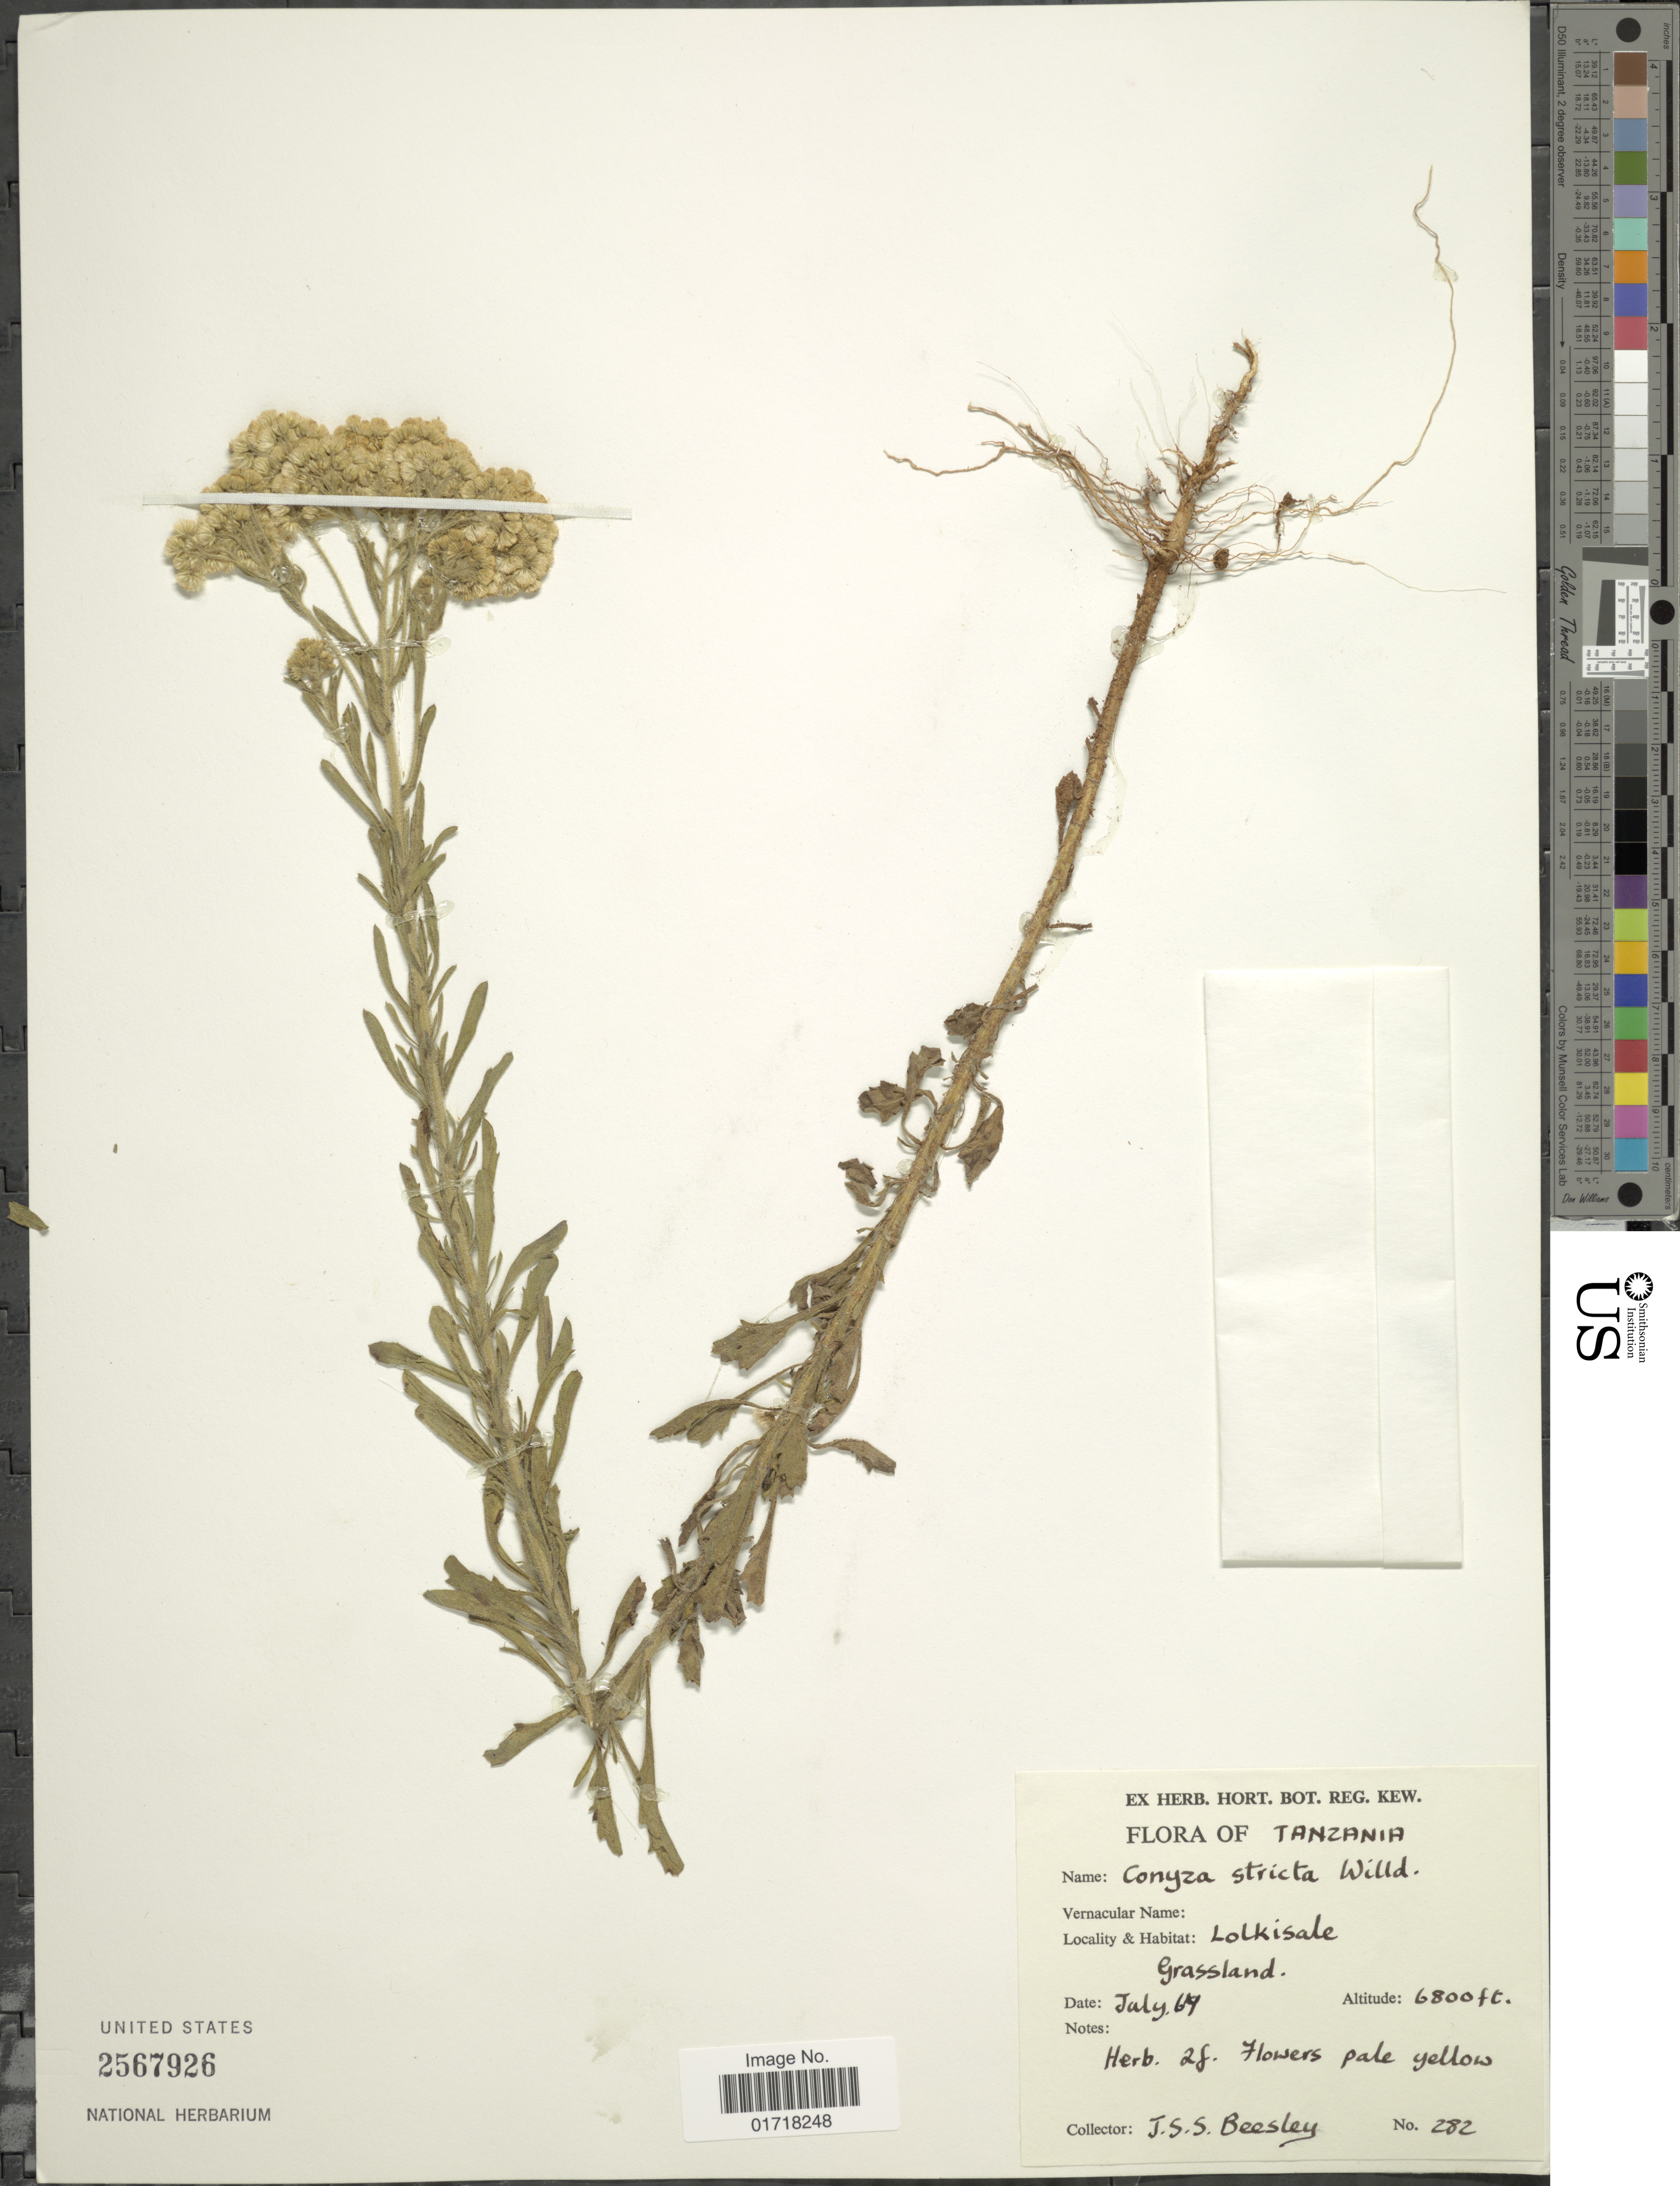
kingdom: Plantae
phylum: Tracheophyta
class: Magnoliopsida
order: Asterales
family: Asteraceae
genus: Conyza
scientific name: Conyza stricta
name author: (Chodat) Willd.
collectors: J. Beesley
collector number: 282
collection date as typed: Transcribed d/m/y: /7/69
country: Tanzania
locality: Lolkisale, Grassland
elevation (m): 2073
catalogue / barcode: US 2567926